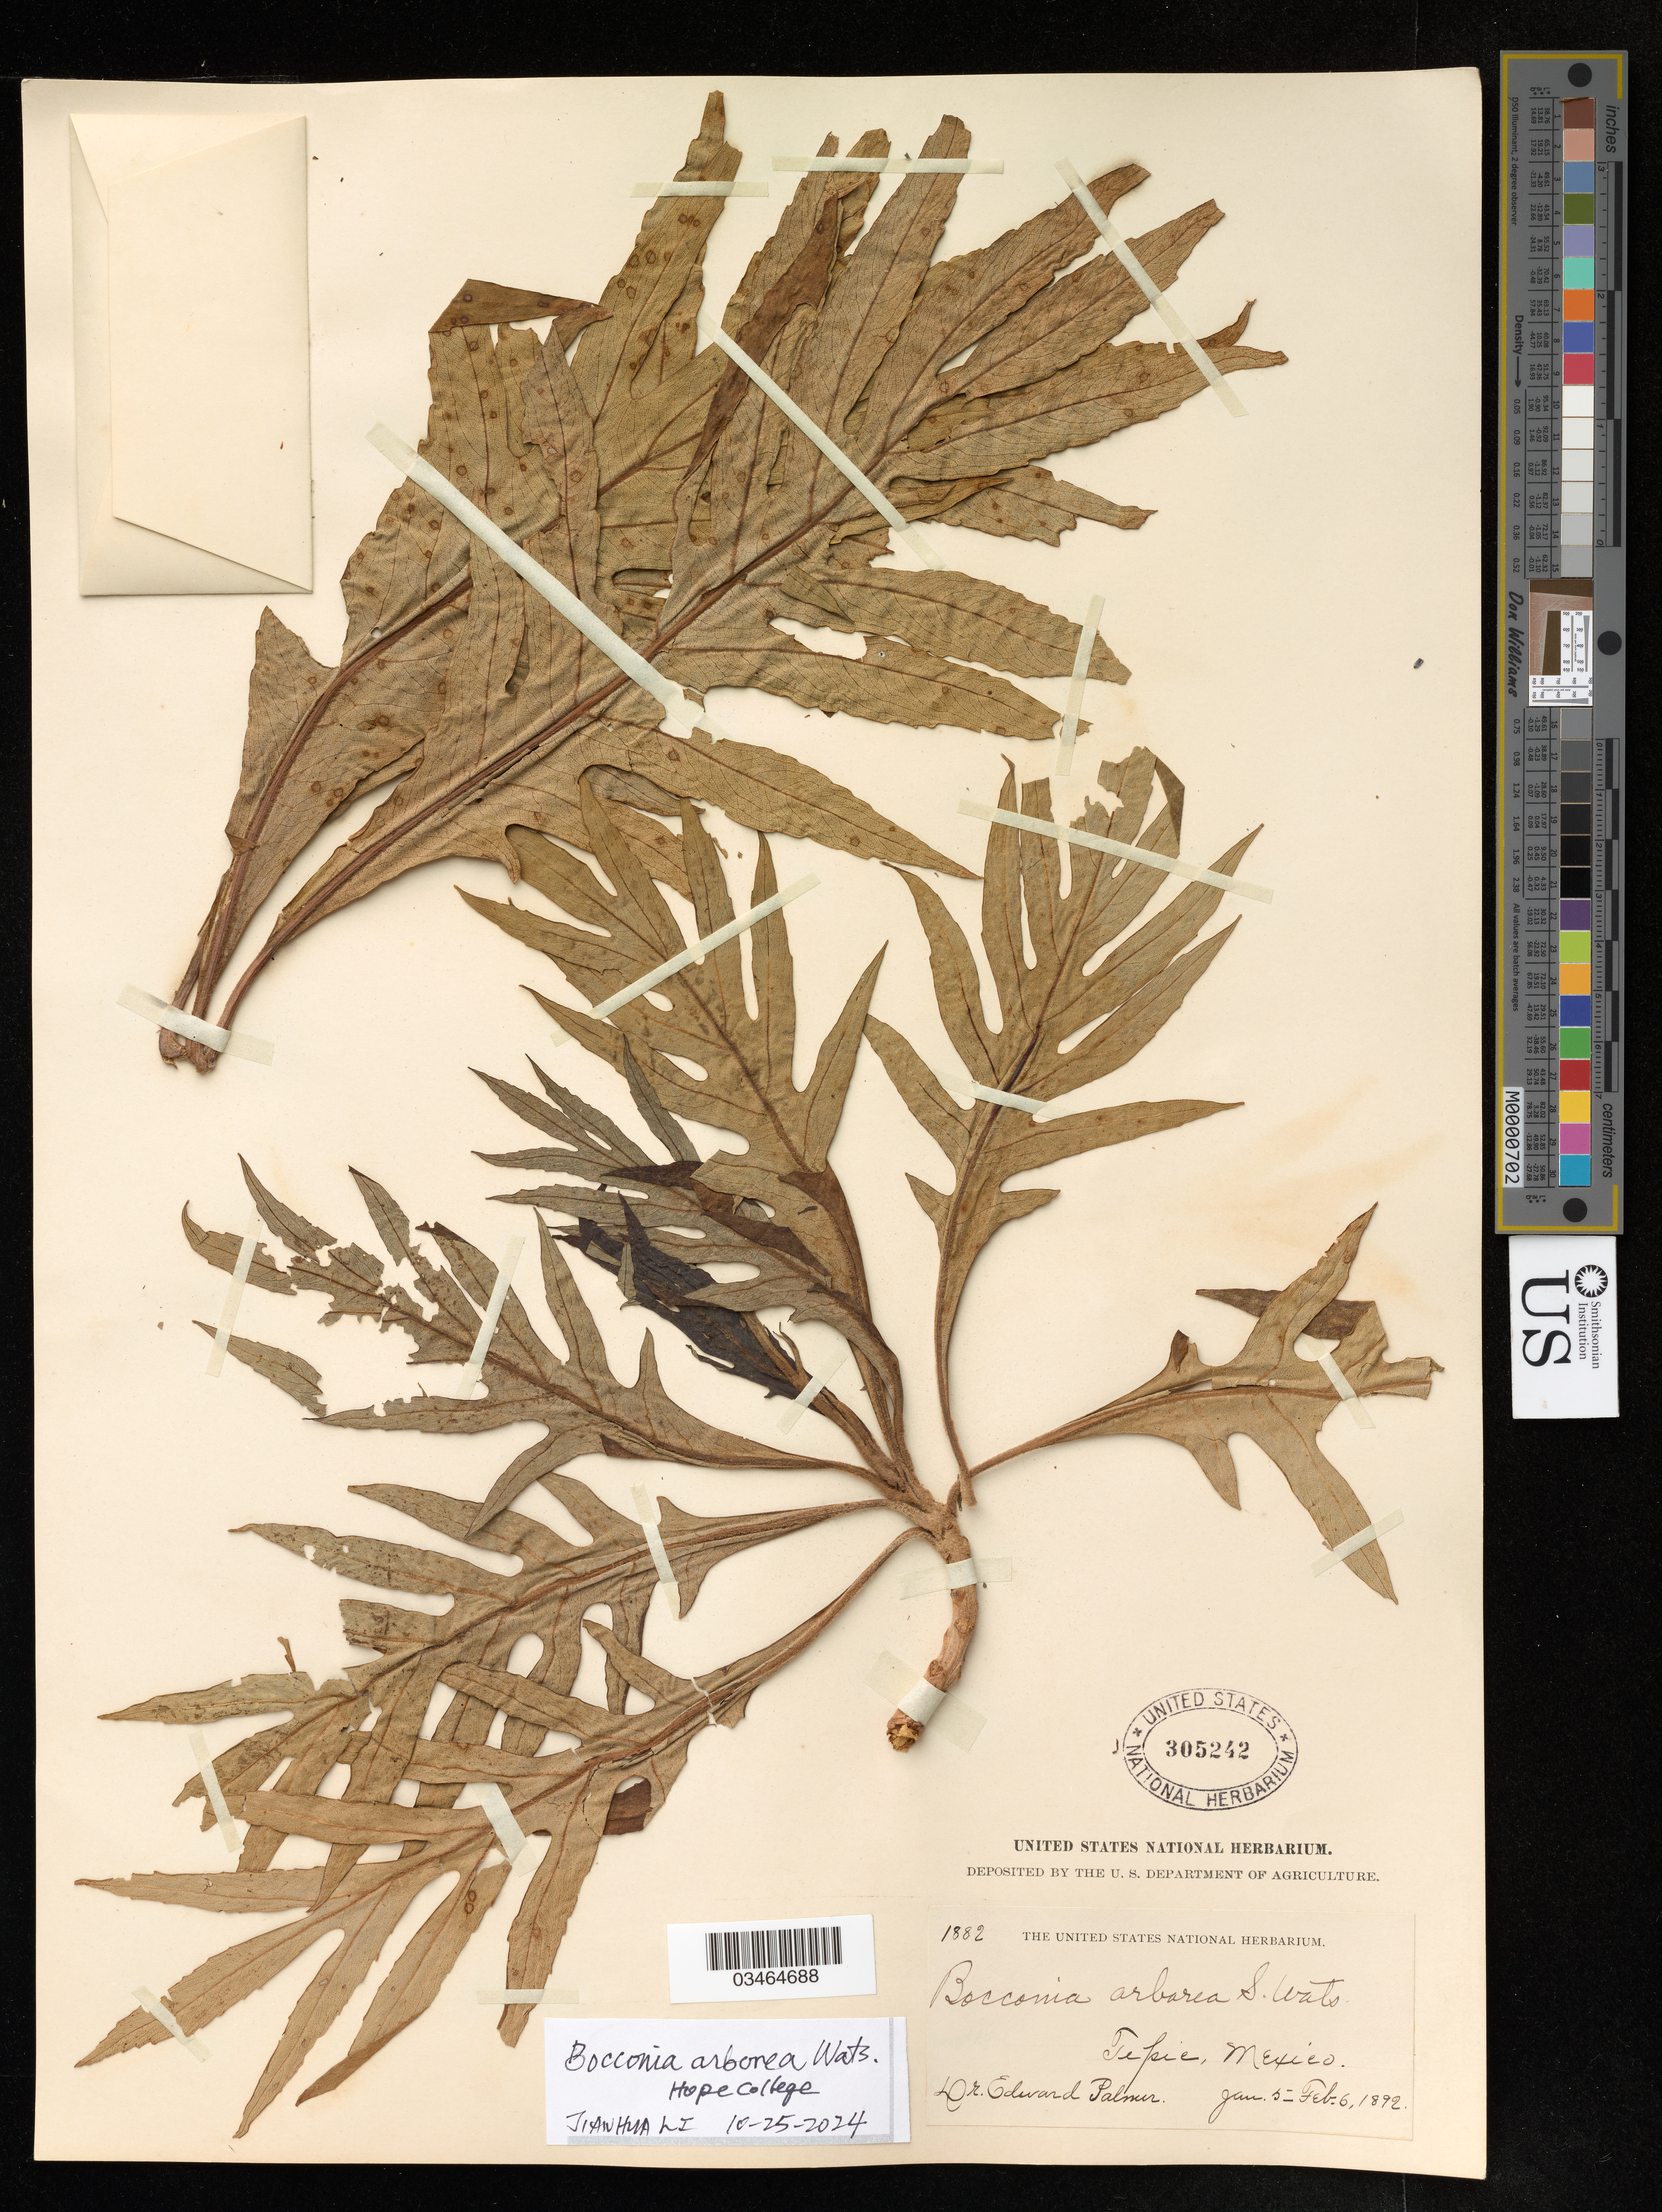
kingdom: Plantae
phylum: Tracheophyta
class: Magnoliopsida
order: Ranunculales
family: Papaveraceae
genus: Bocconia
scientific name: Bocconia arborea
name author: S. Watson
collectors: E. Palmer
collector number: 1882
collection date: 1892-01-05/1892-02-06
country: Mexico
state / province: Nayarit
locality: Tepic.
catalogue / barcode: US 305242